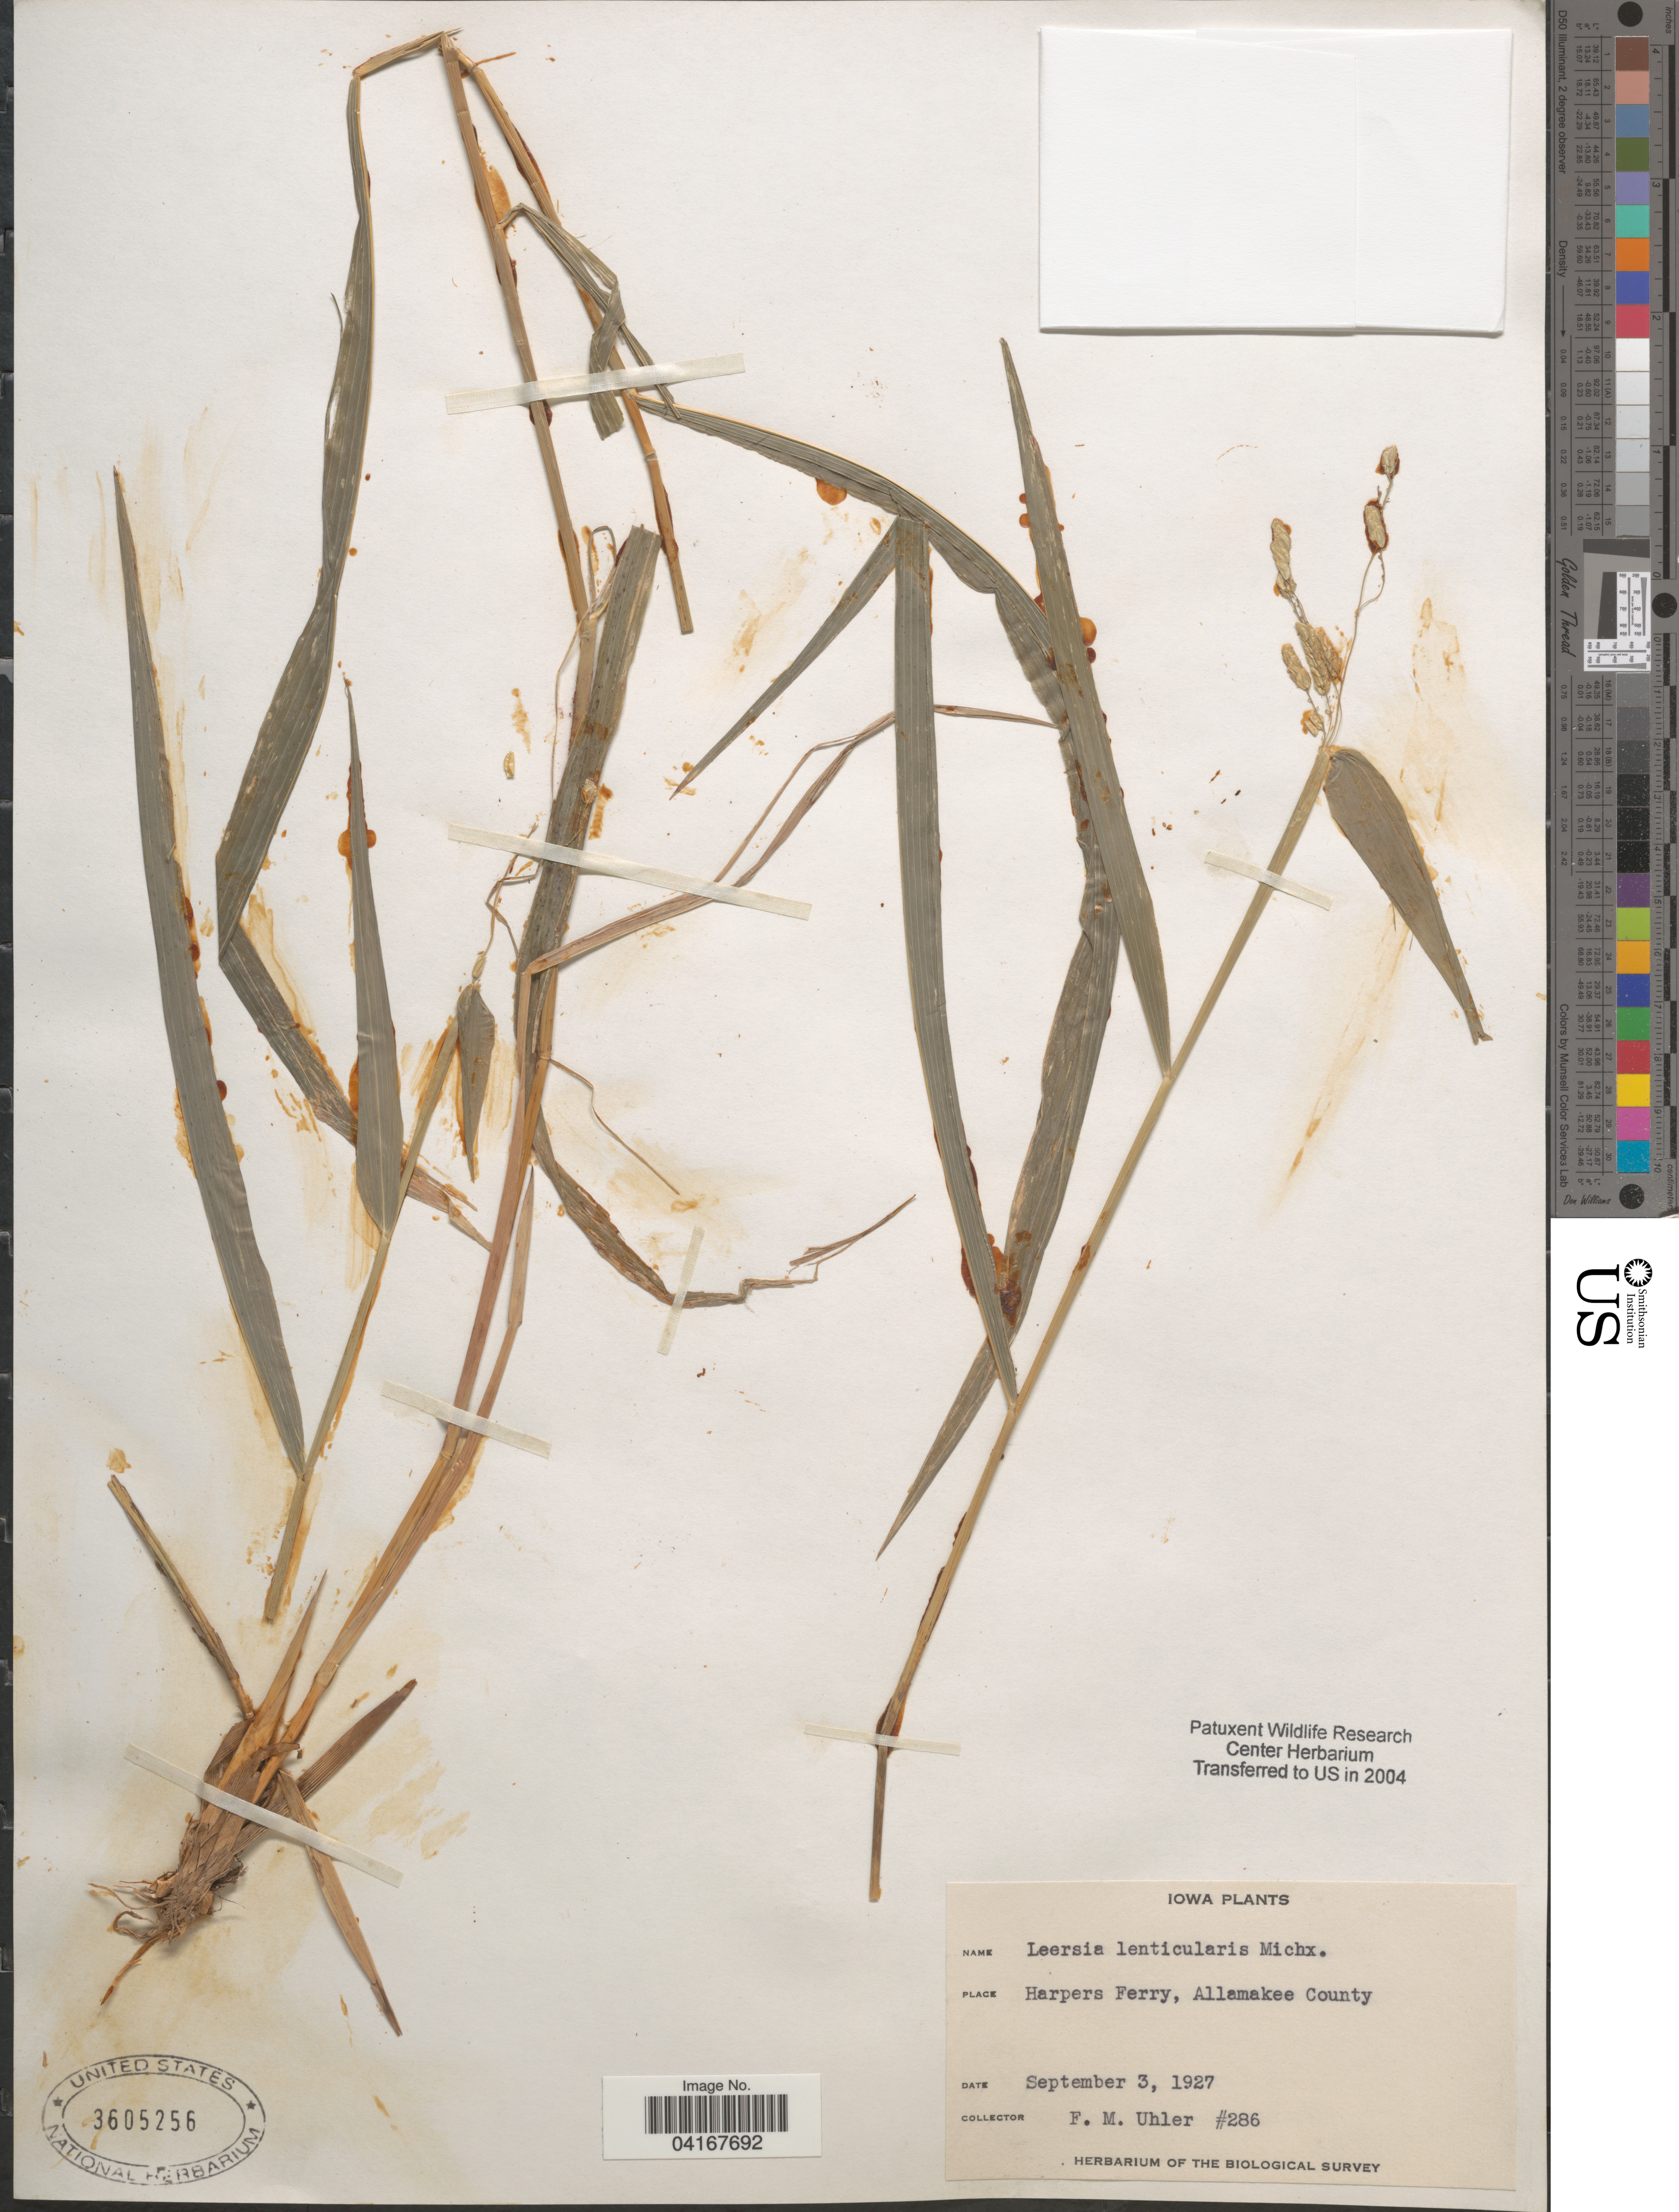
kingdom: Plantae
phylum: Tracheophyta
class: Liliopsida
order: Poales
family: Poaceae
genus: Leersia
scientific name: Leersia lenticularis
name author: Michx.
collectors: F. M. Uhler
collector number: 286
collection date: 1927-09-03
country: United States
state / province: Iowa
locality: Harpers Ferry, Allamakee County.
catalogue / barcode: US 3605256